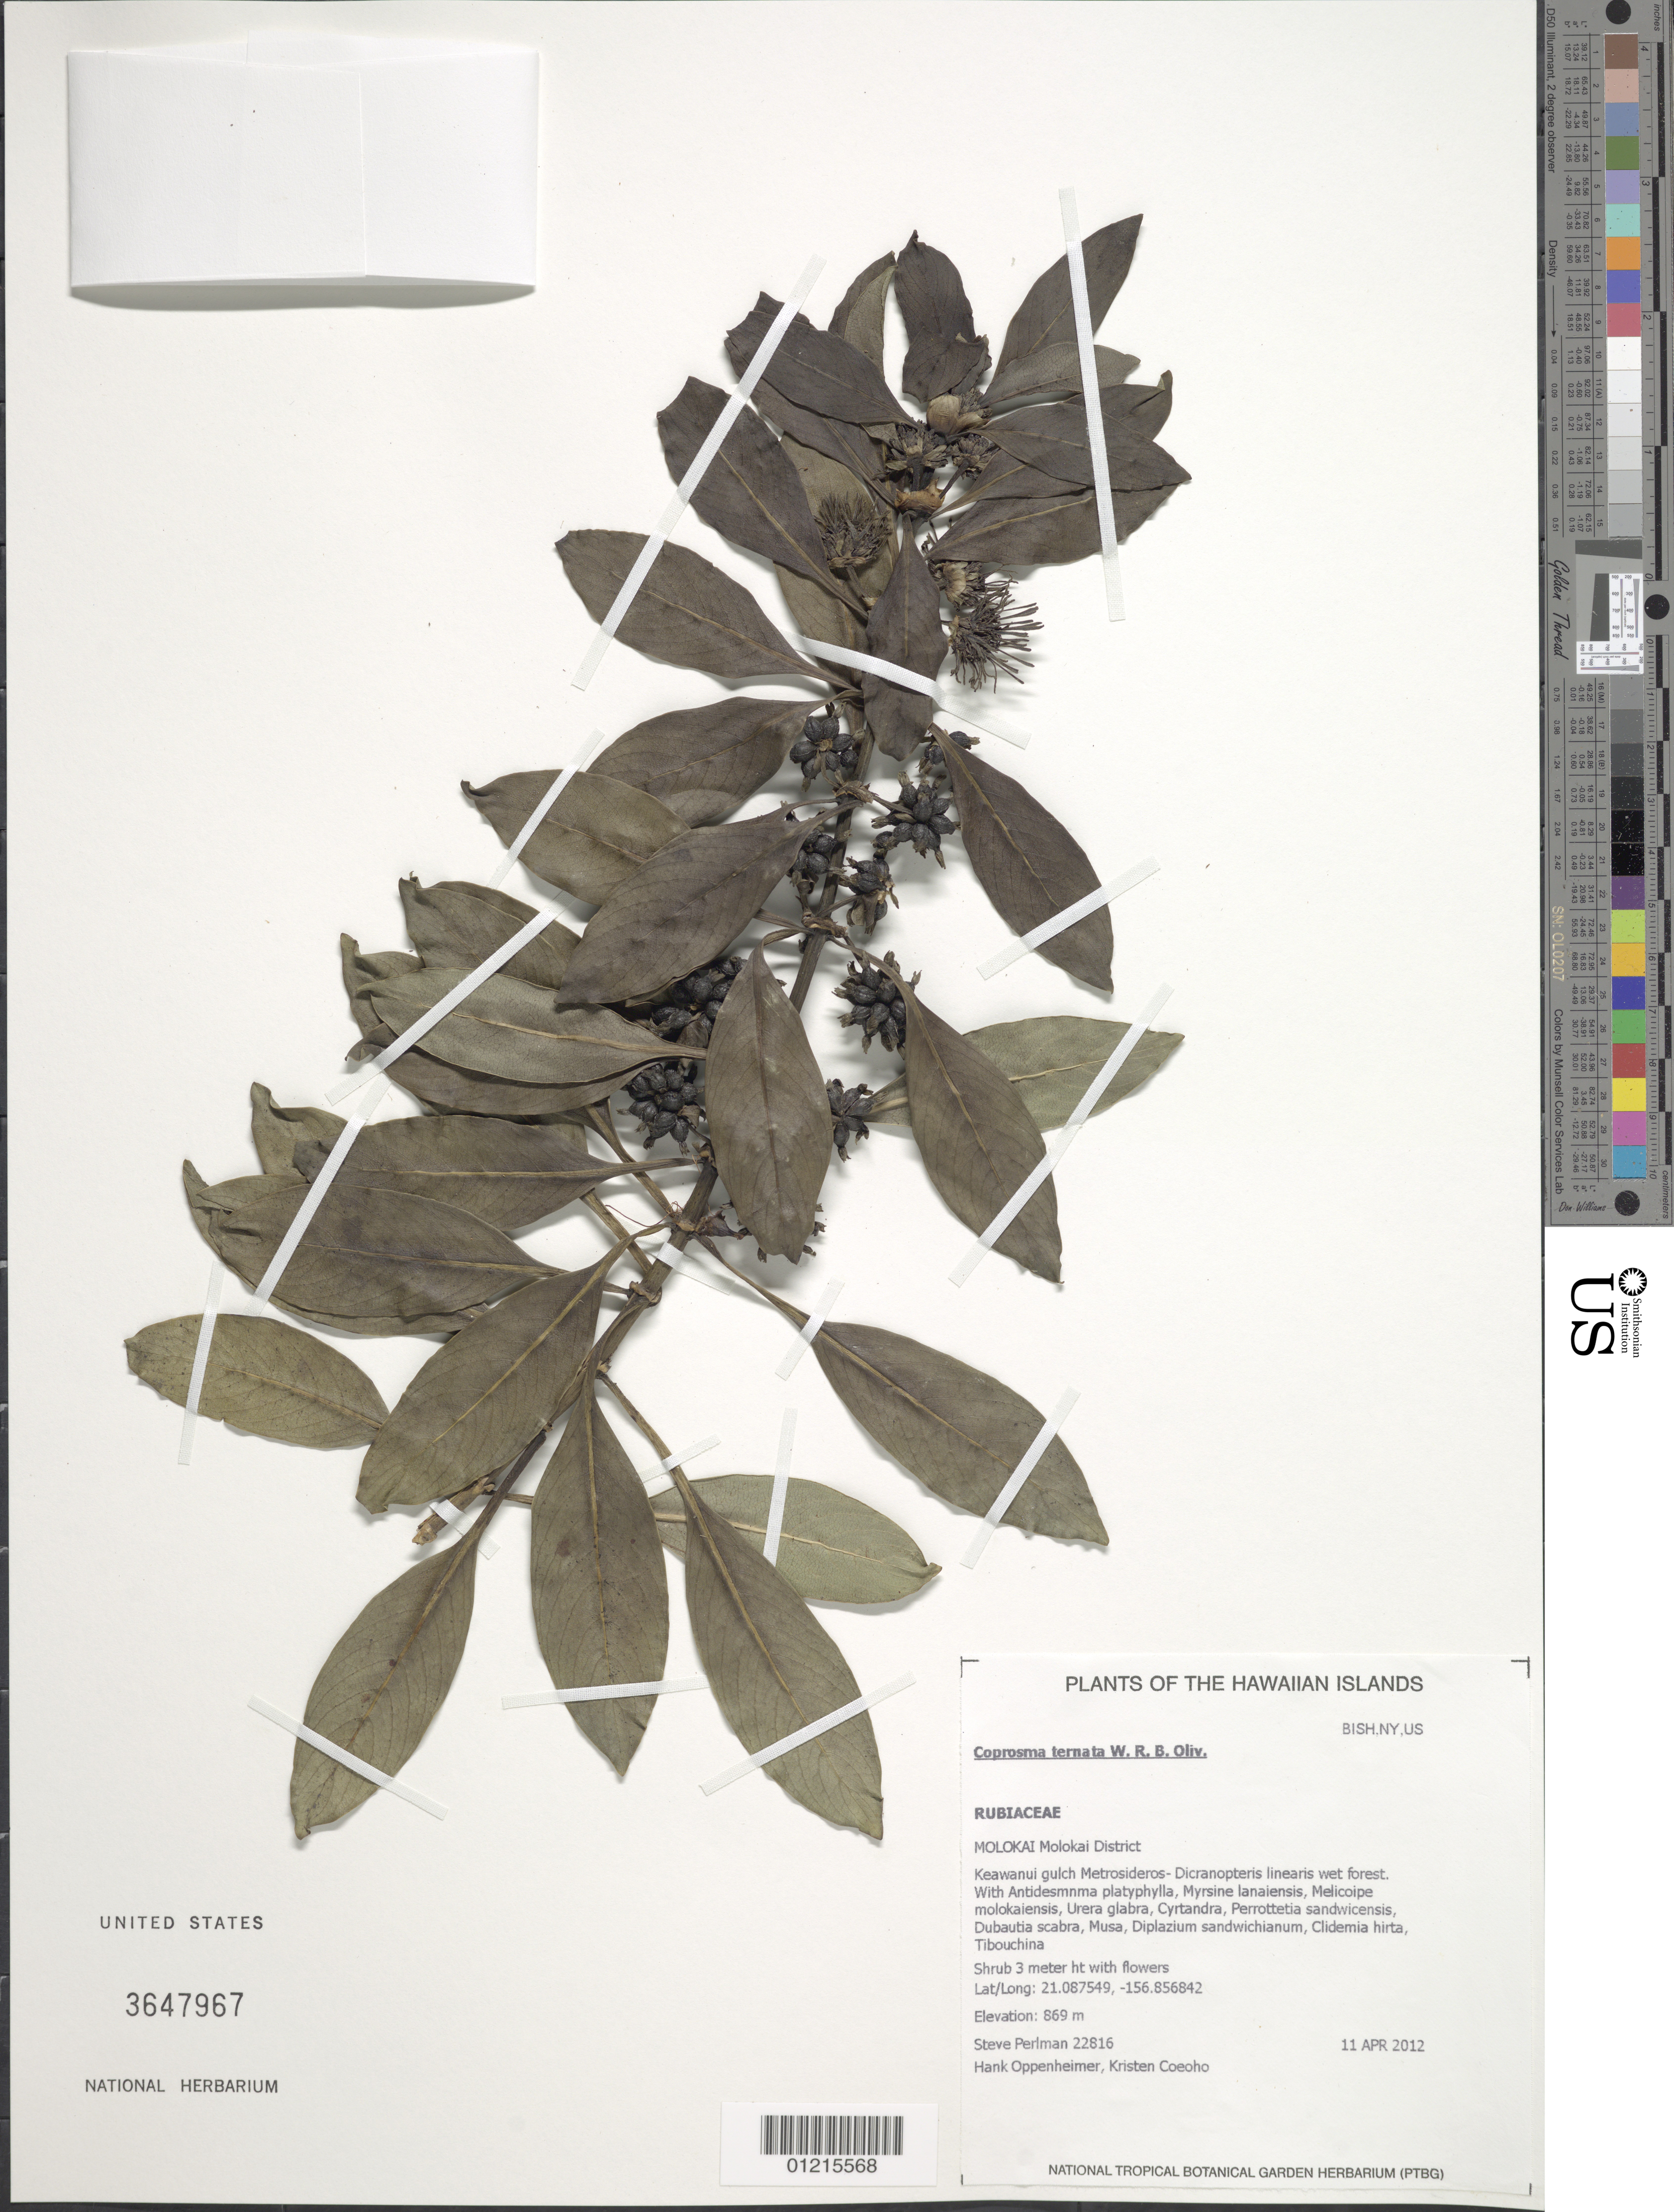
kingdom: Plantae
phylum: Tracheophyta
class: Magnoliopsida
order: Gentianales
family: Rubiaceae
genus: Coprosma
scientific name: Coprosma ternata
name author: W.R.B. Oliv.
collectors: S. P. Perlman, H. L. Oppenheimer & K. Coeoho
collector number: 22816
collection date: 2012-04-11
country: United States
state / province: Hawaii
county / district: Maui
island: Moloka'i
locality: Keawanui Gulch.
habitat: Wet forest.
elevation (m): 869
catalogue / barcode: US 3647967